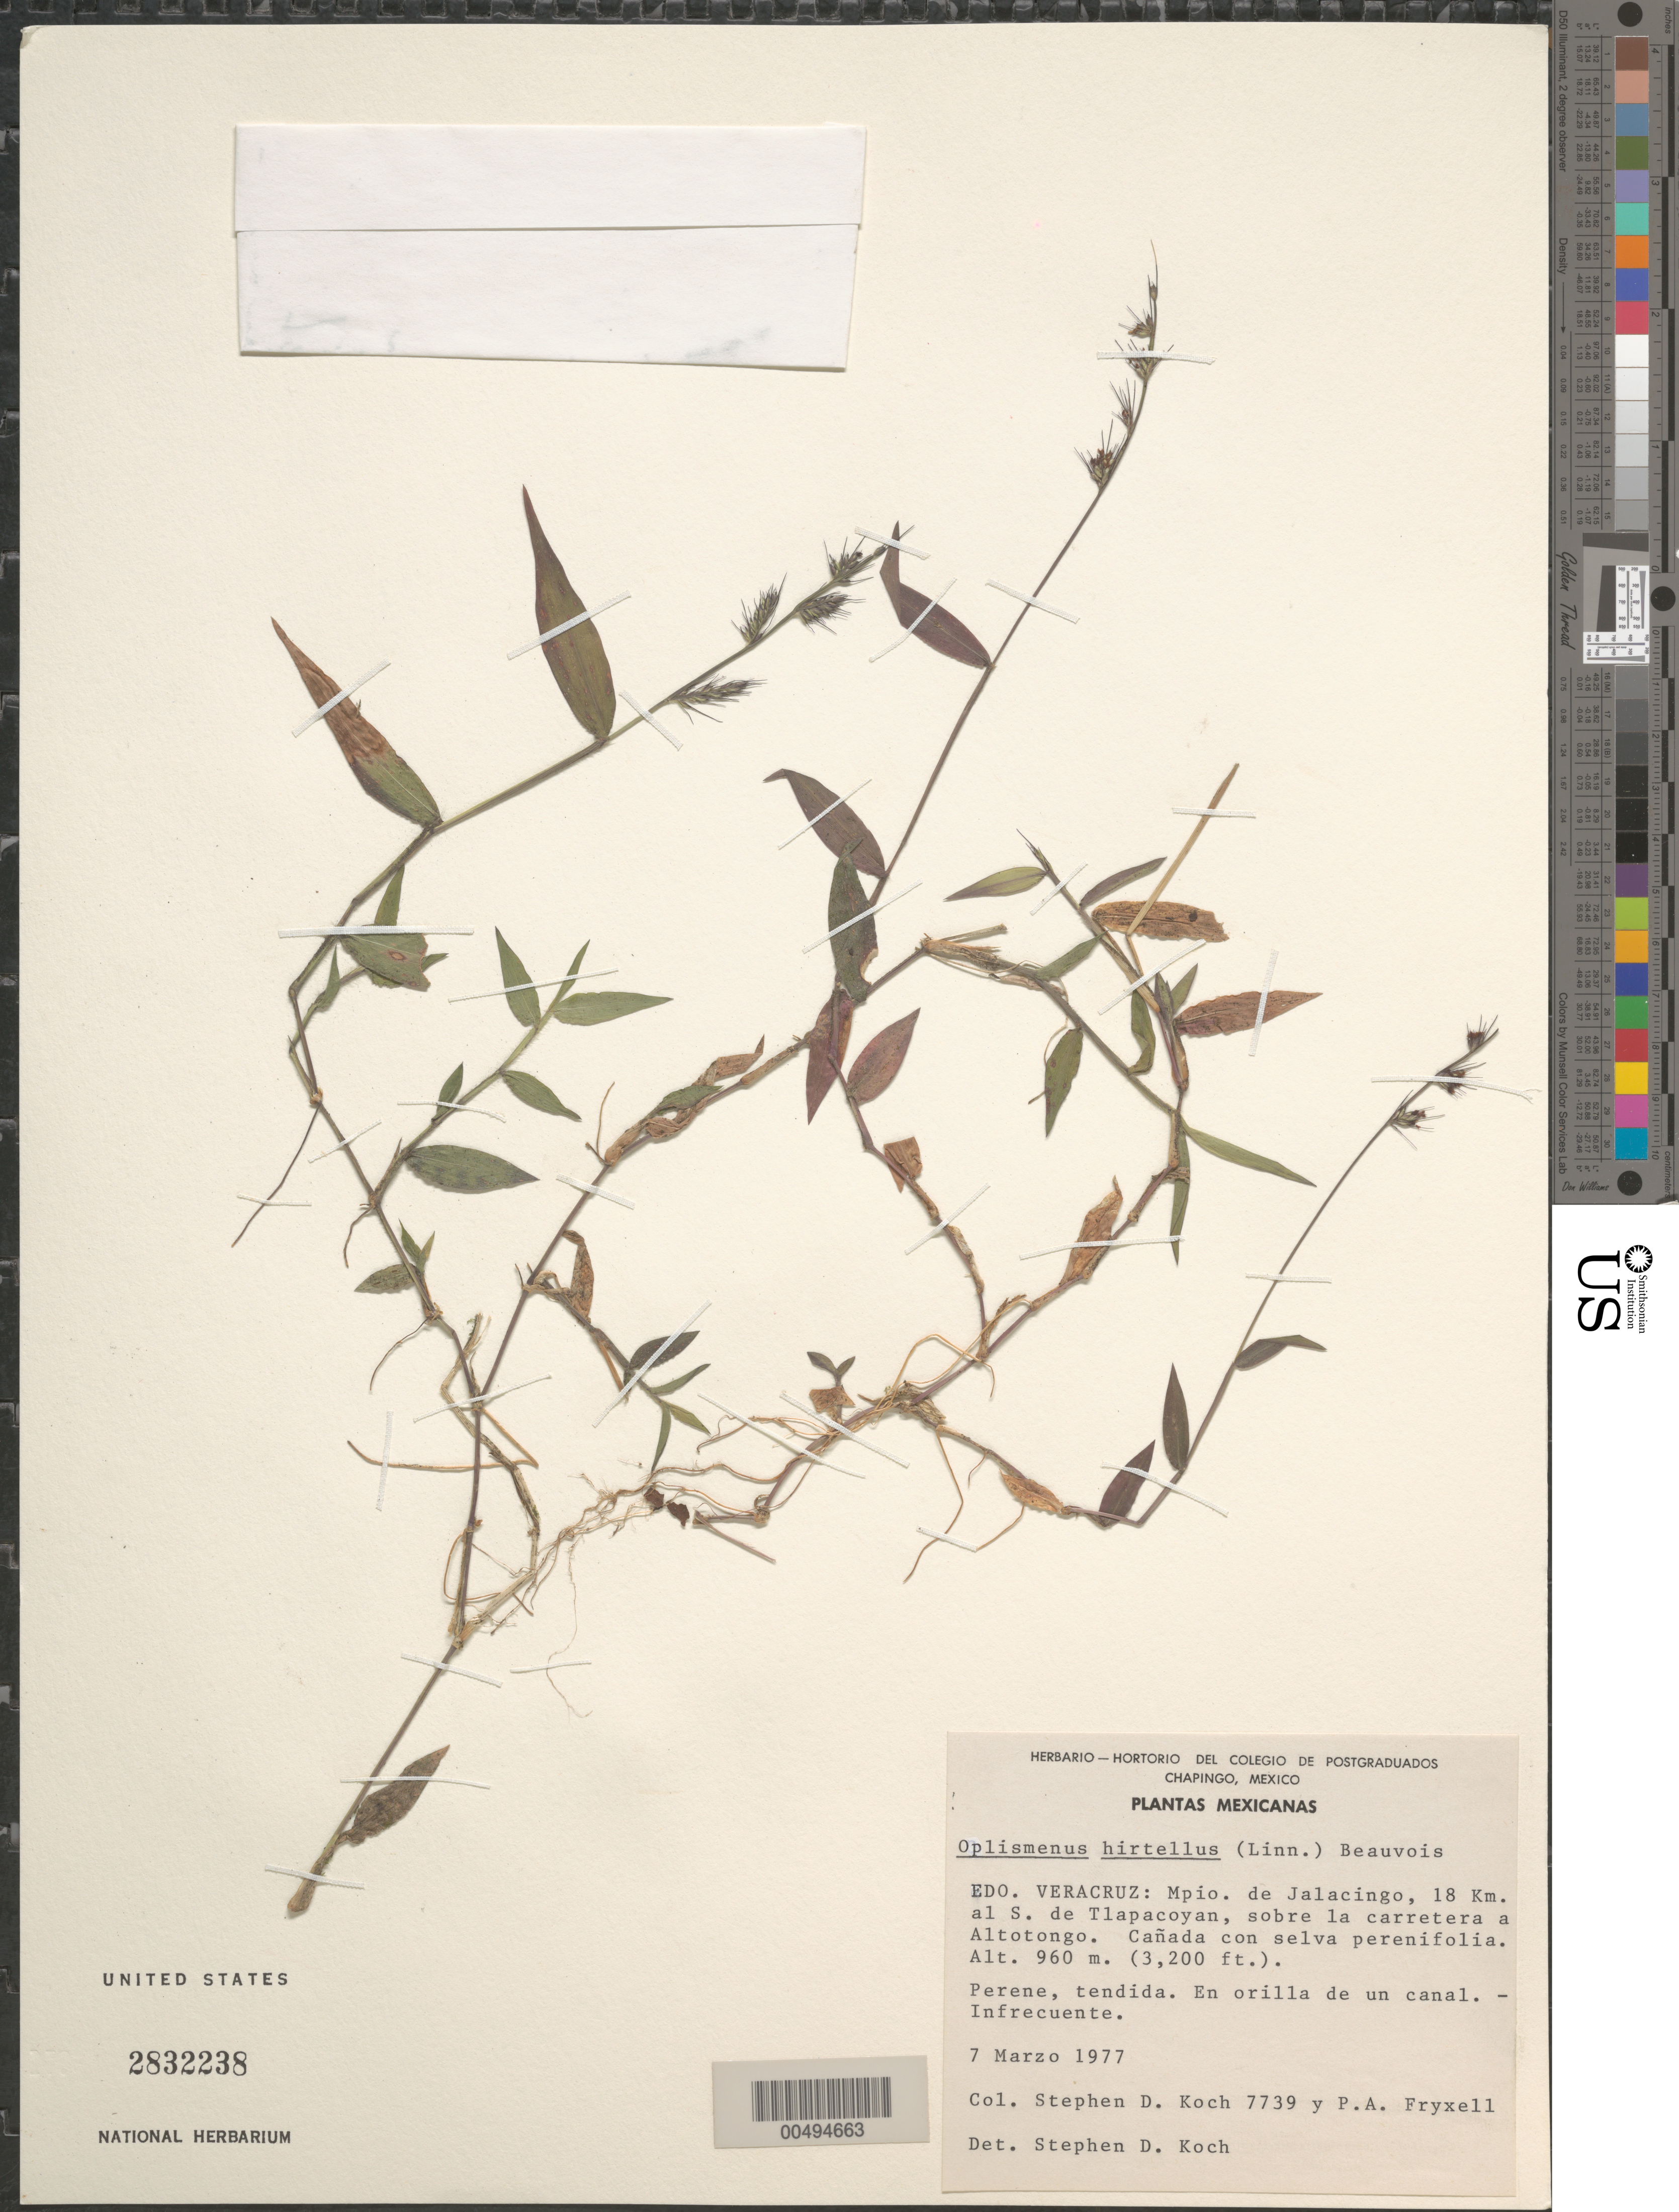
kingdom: Plantae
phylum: Tracheophyta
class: Liliopsida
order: Poales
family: Poaceae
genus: Oplismenus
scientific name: Oplismenus hirtellus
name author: (L.) P. Beauv.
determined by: Koch, S. D.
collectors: S. D. Koch & P. A. Fryxell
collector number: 7739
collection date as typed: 7 Mar 1977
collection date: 1977-03-07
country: Mexico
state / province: Veracruz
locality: Mun de Jalacingo, 18 Km al S de Tlapacoyan, sobre la carretera a Altotongo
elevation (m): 960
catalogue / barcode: US 2832238